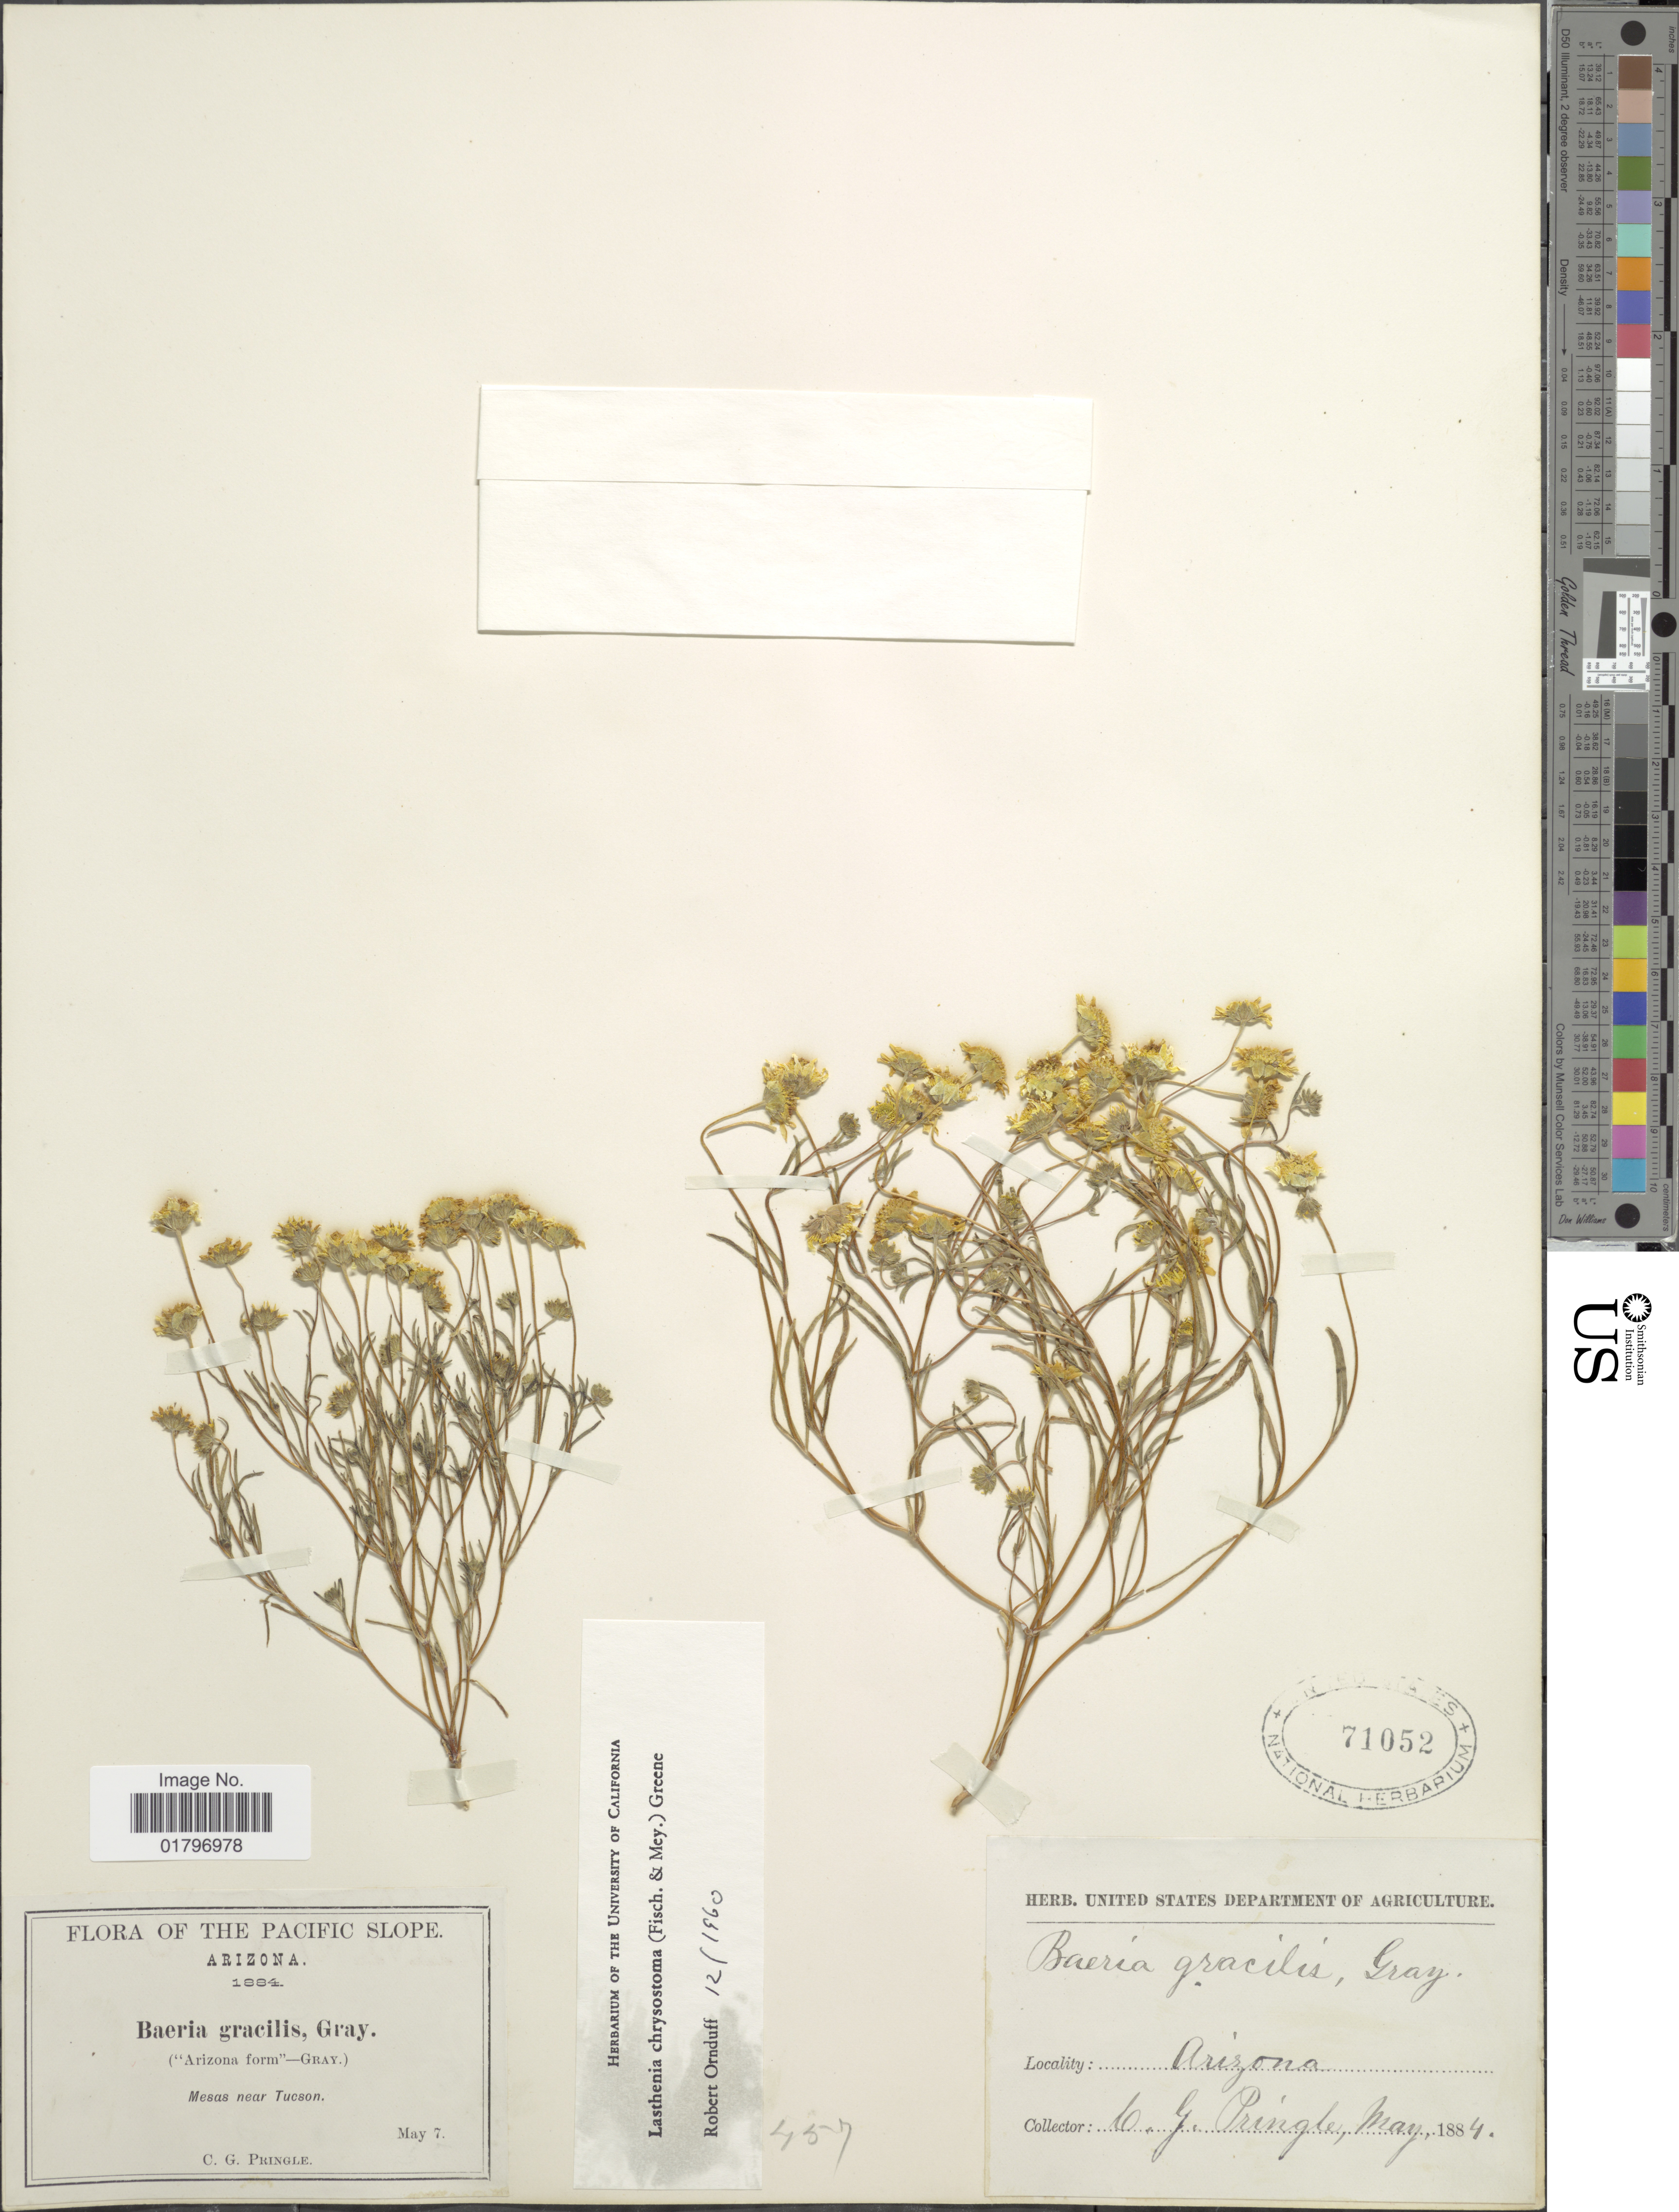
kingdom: Plantae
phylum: Tracheophyta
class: Magnoliopsida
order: Asterales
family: Asteraceae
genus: Lasthenia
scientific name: Lasthenia chrysostoma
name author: (Fisch. & C.A. Mey.) Greene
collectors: C. G. Pringle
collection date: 1884-05-07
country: United States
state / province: Arizona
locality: Pacific Slope. Arizona. Mesas near Tucson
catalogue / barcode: US 71052